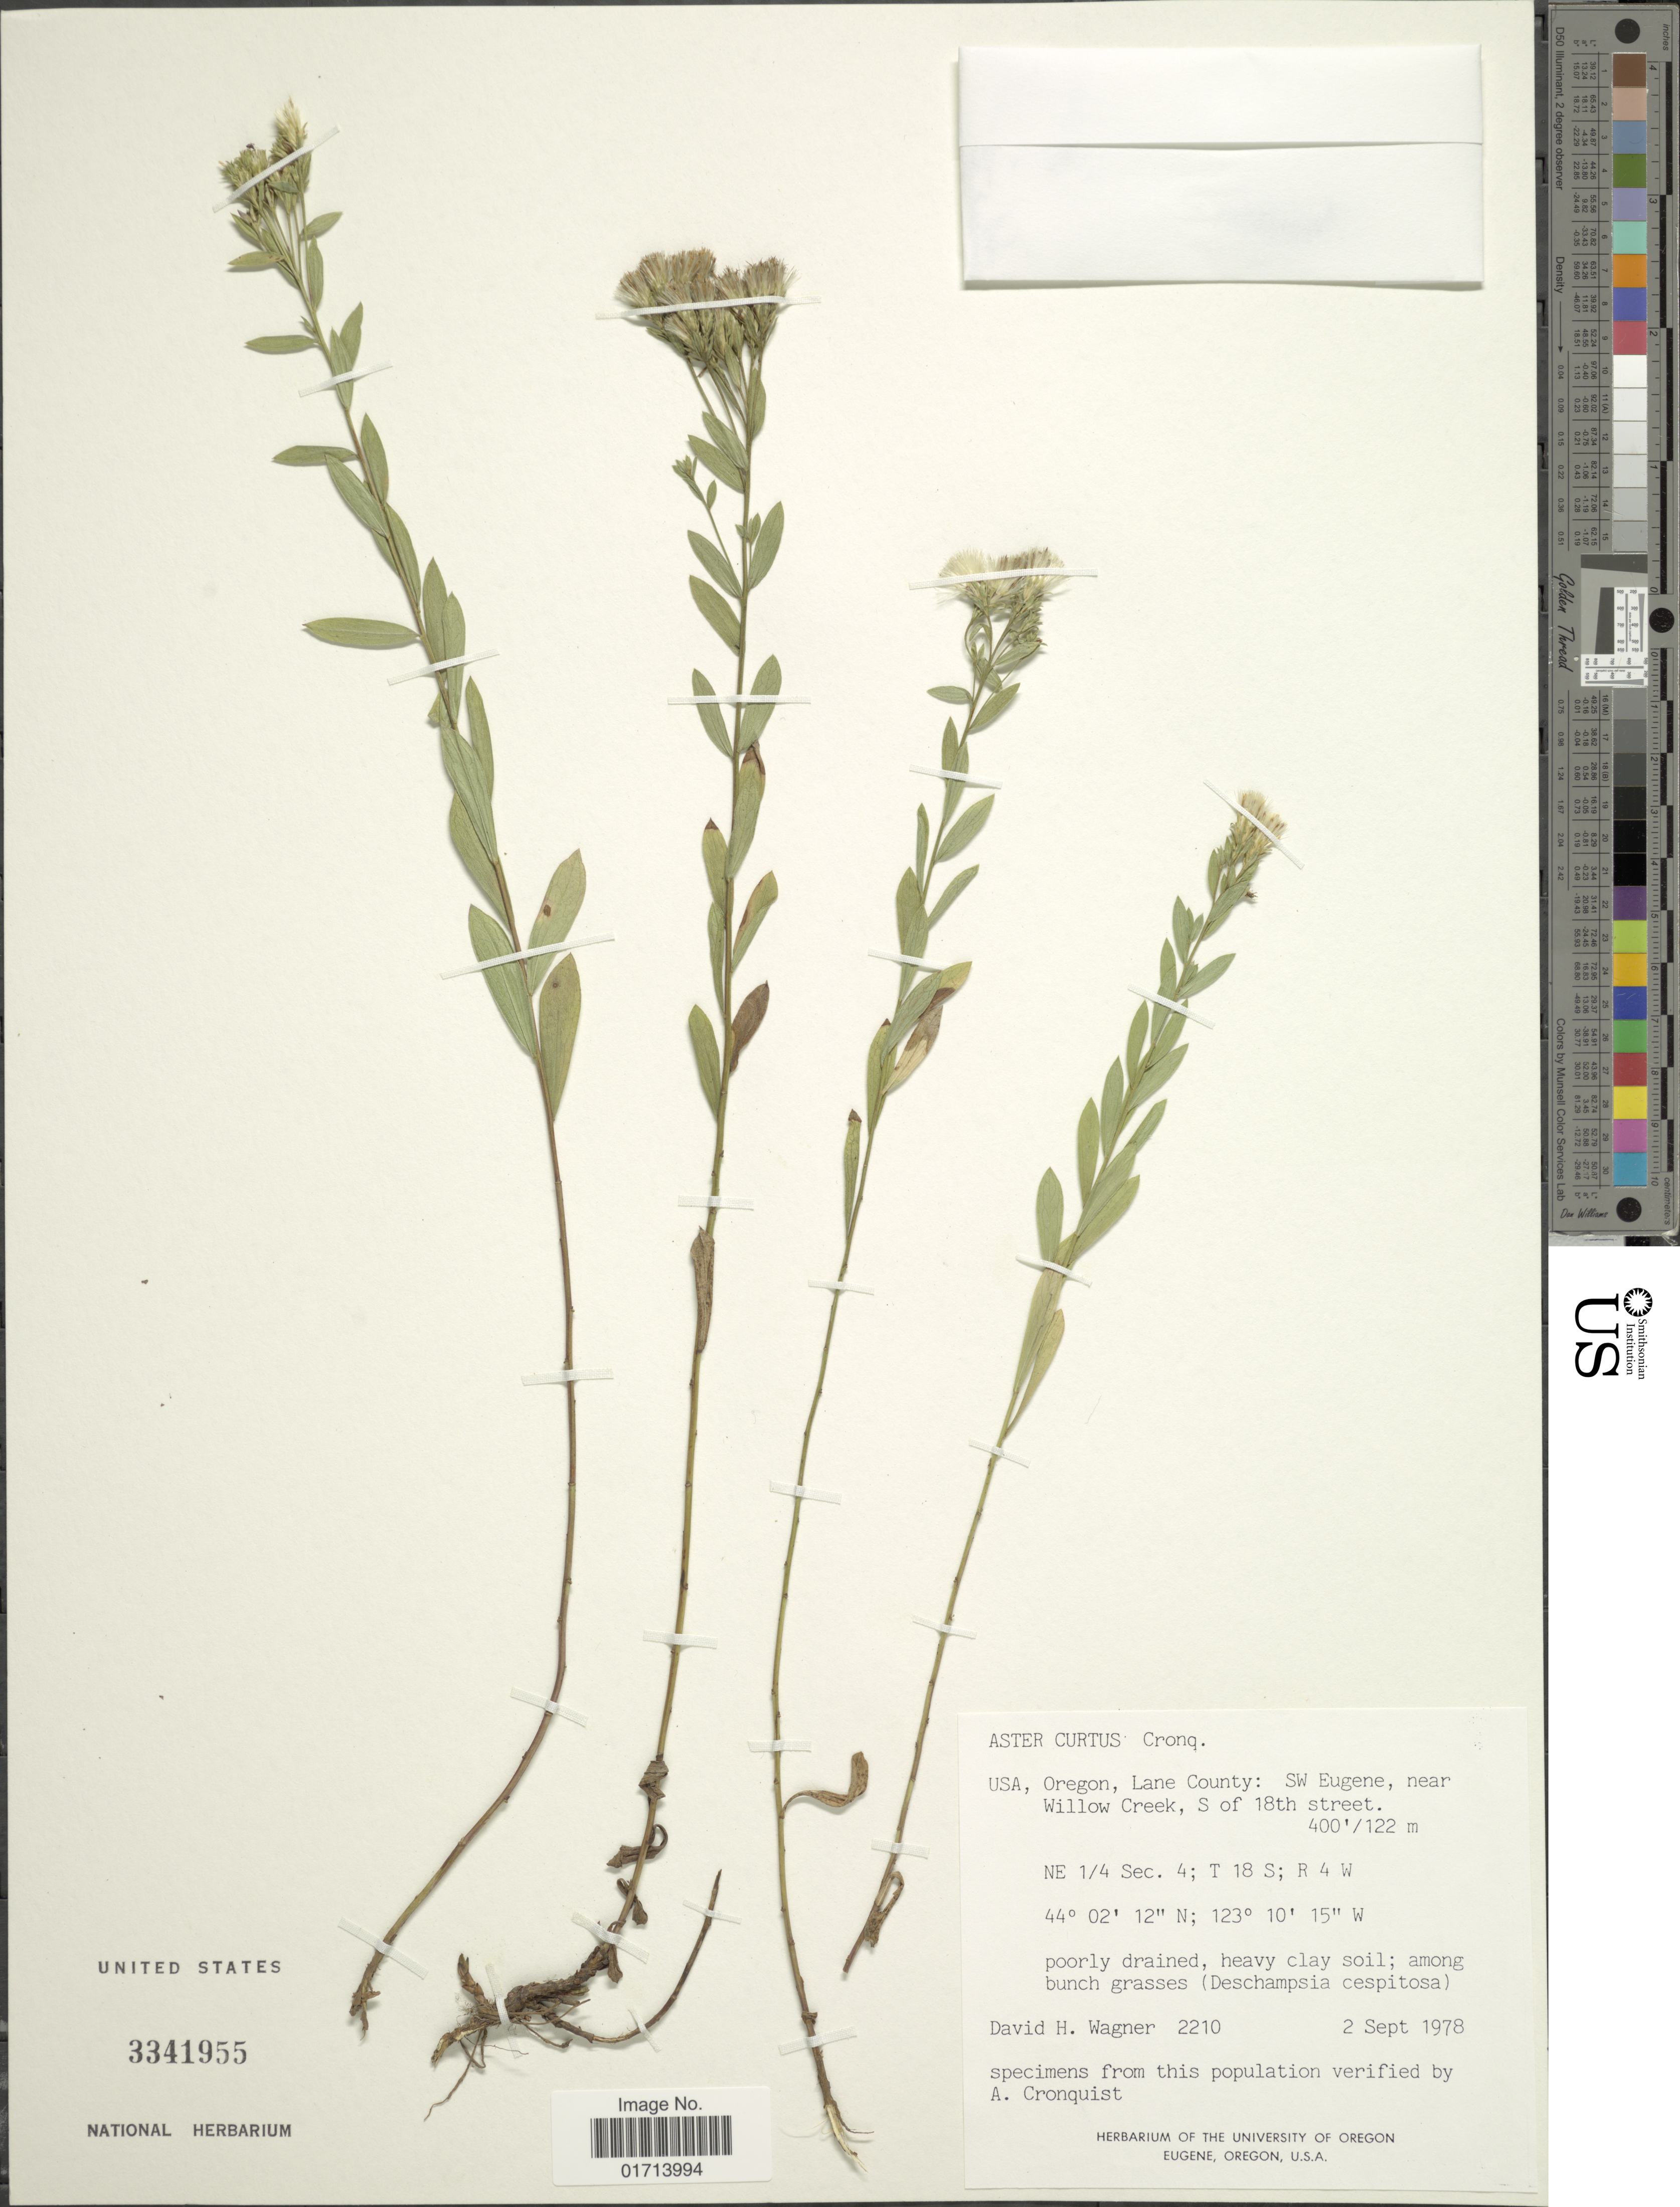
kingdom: Plantae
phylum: Tracheophyta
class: Magnoliopsida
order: Asterales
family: Asteraceae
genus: Sericocarpus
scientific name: Sericocarpus rigidus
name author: (Müll. Arg.) Müll. Arg.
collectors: D. H. Wagner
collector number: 2210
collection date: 1978-09-02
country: United States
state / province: Oregon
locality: Lane County: SW Eugene, near Willow Creek, S of 18th street, NE 1/4 Sec. 4; T 18 S;R 4 W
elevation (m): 122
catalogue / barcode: US 3341955